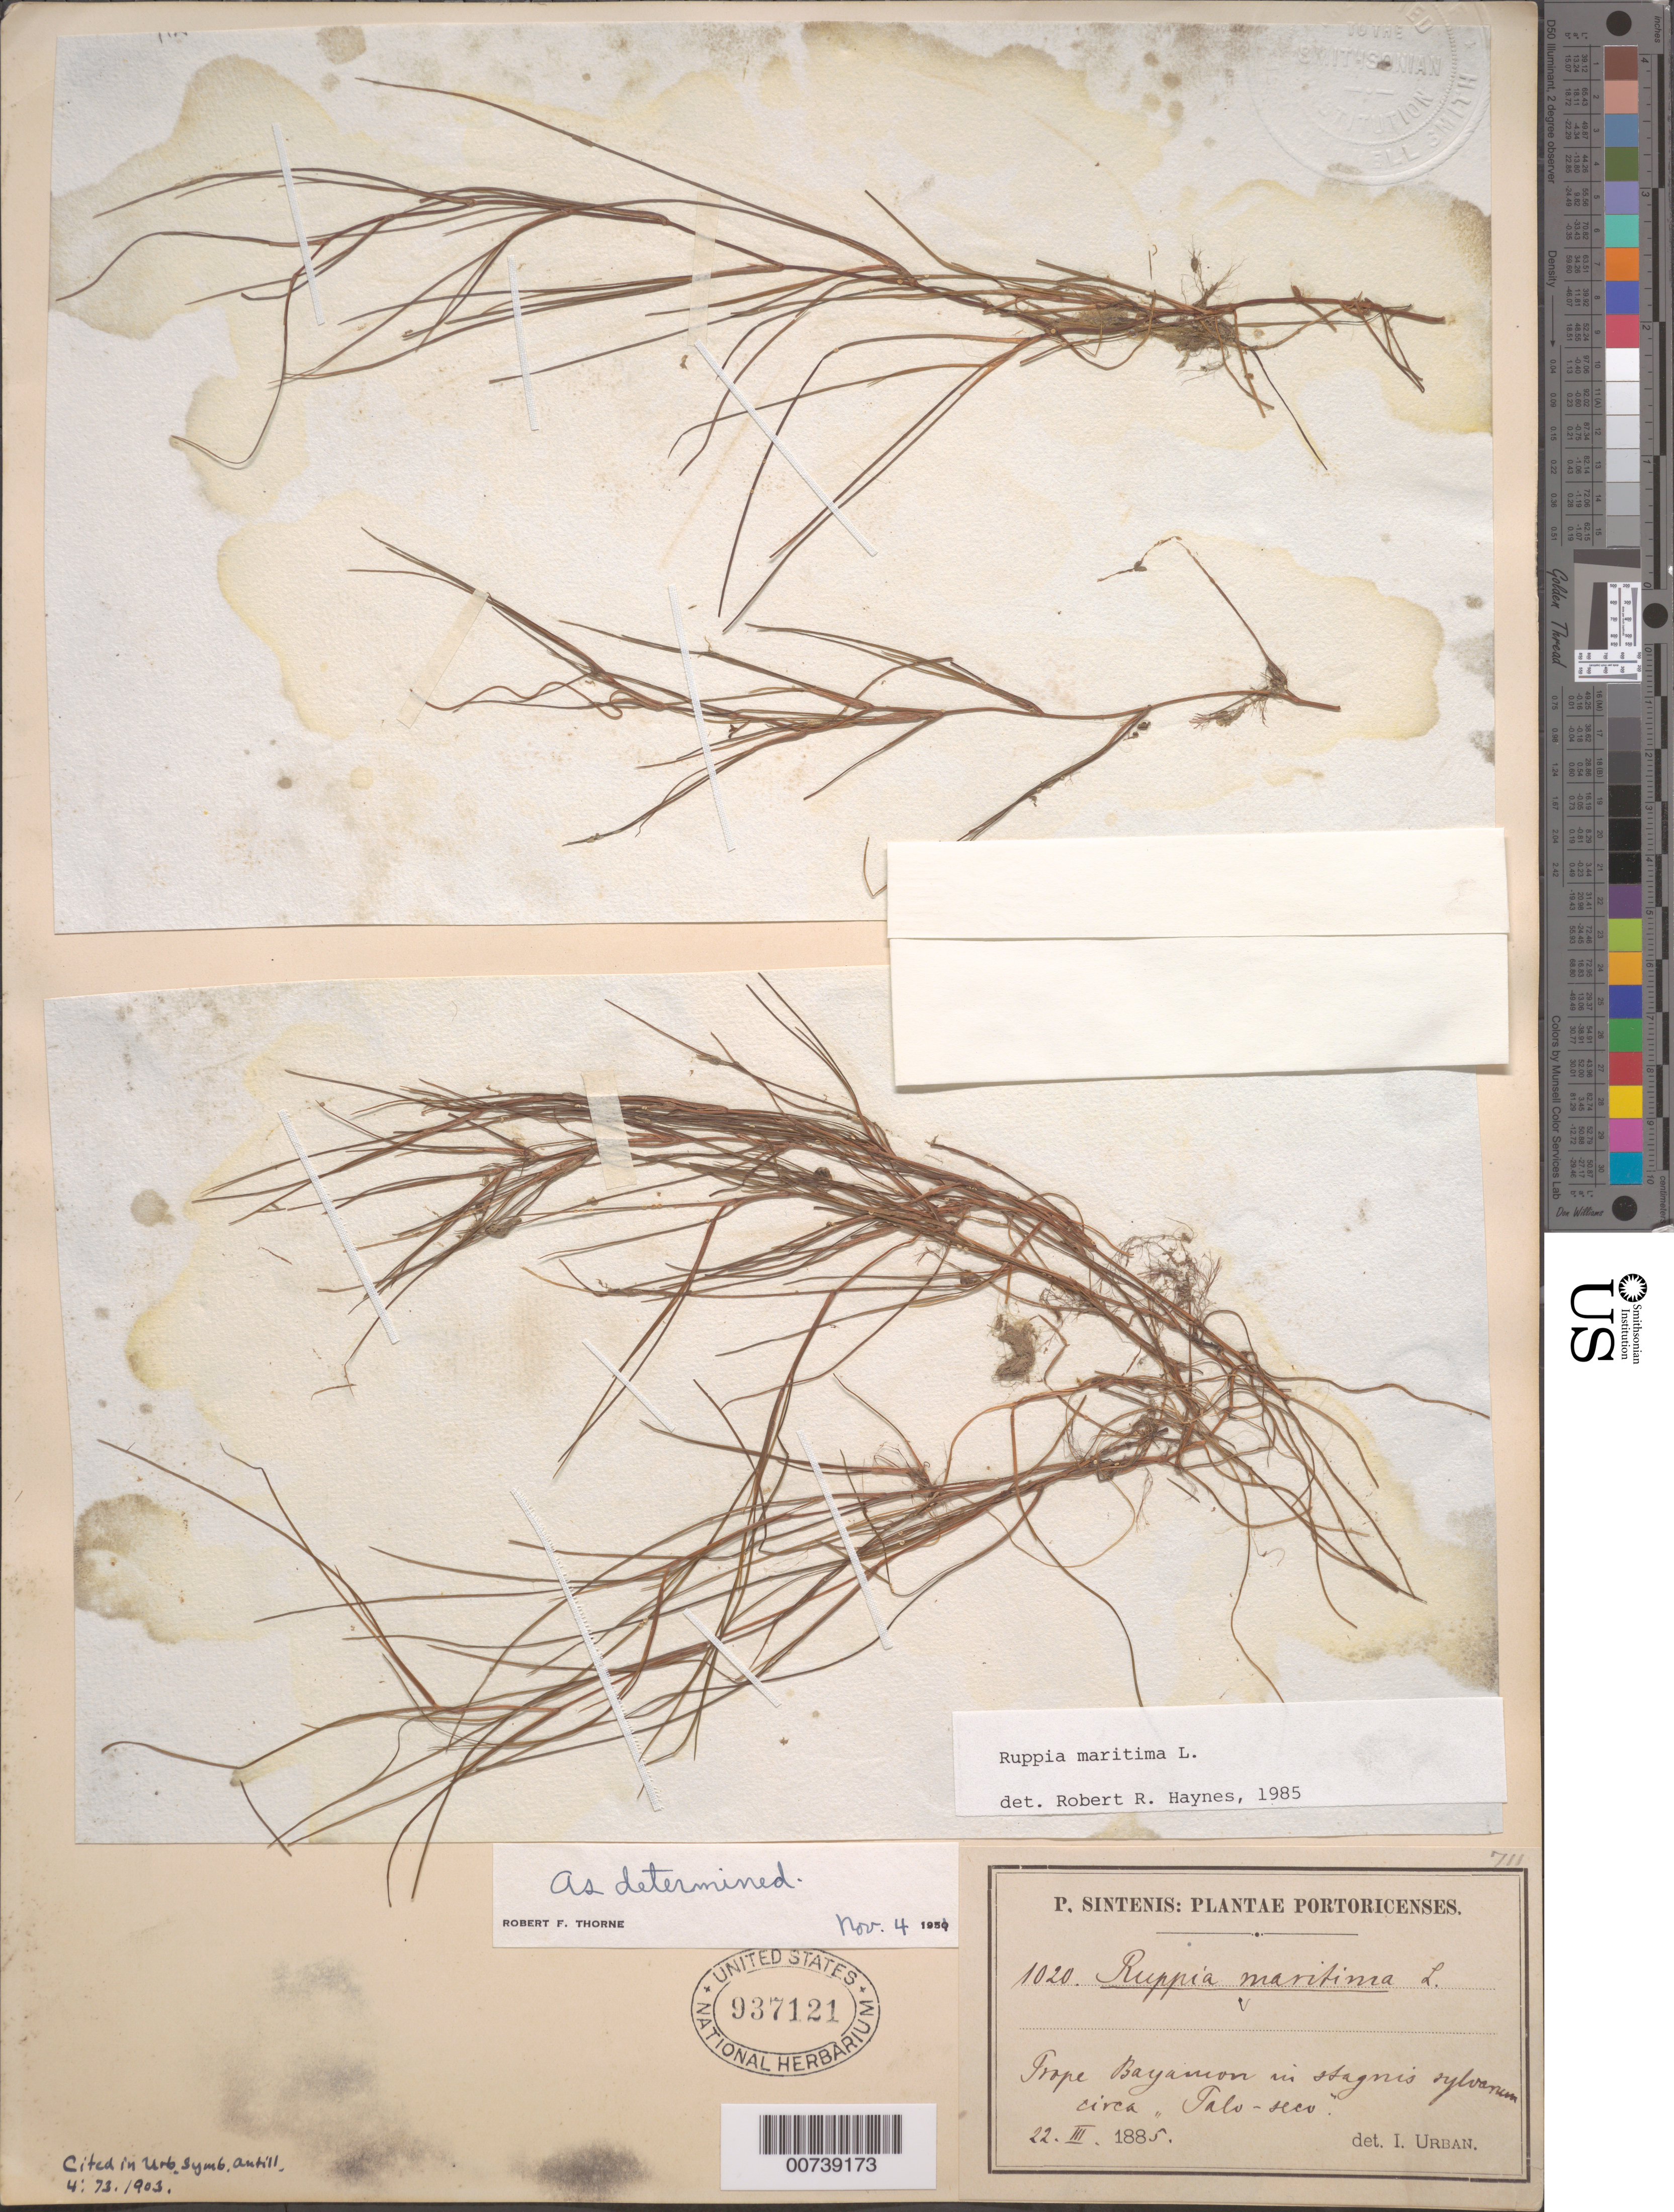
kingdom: Plantae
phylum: Tracheophyta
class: Liliopsida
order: Alismatales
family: Ruppiaceae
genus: Ruppia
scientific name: Ruppia maritima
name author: L.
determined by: Haynes, R. R.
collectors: P. Sintenis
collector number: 1020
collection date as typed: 22 Mar 1885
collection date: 1885-03-22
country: Puerto Rico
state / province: Bayamón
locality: Prope Bayamon in stagnis sylvorum circa Palo Seco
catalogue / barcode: US 937121